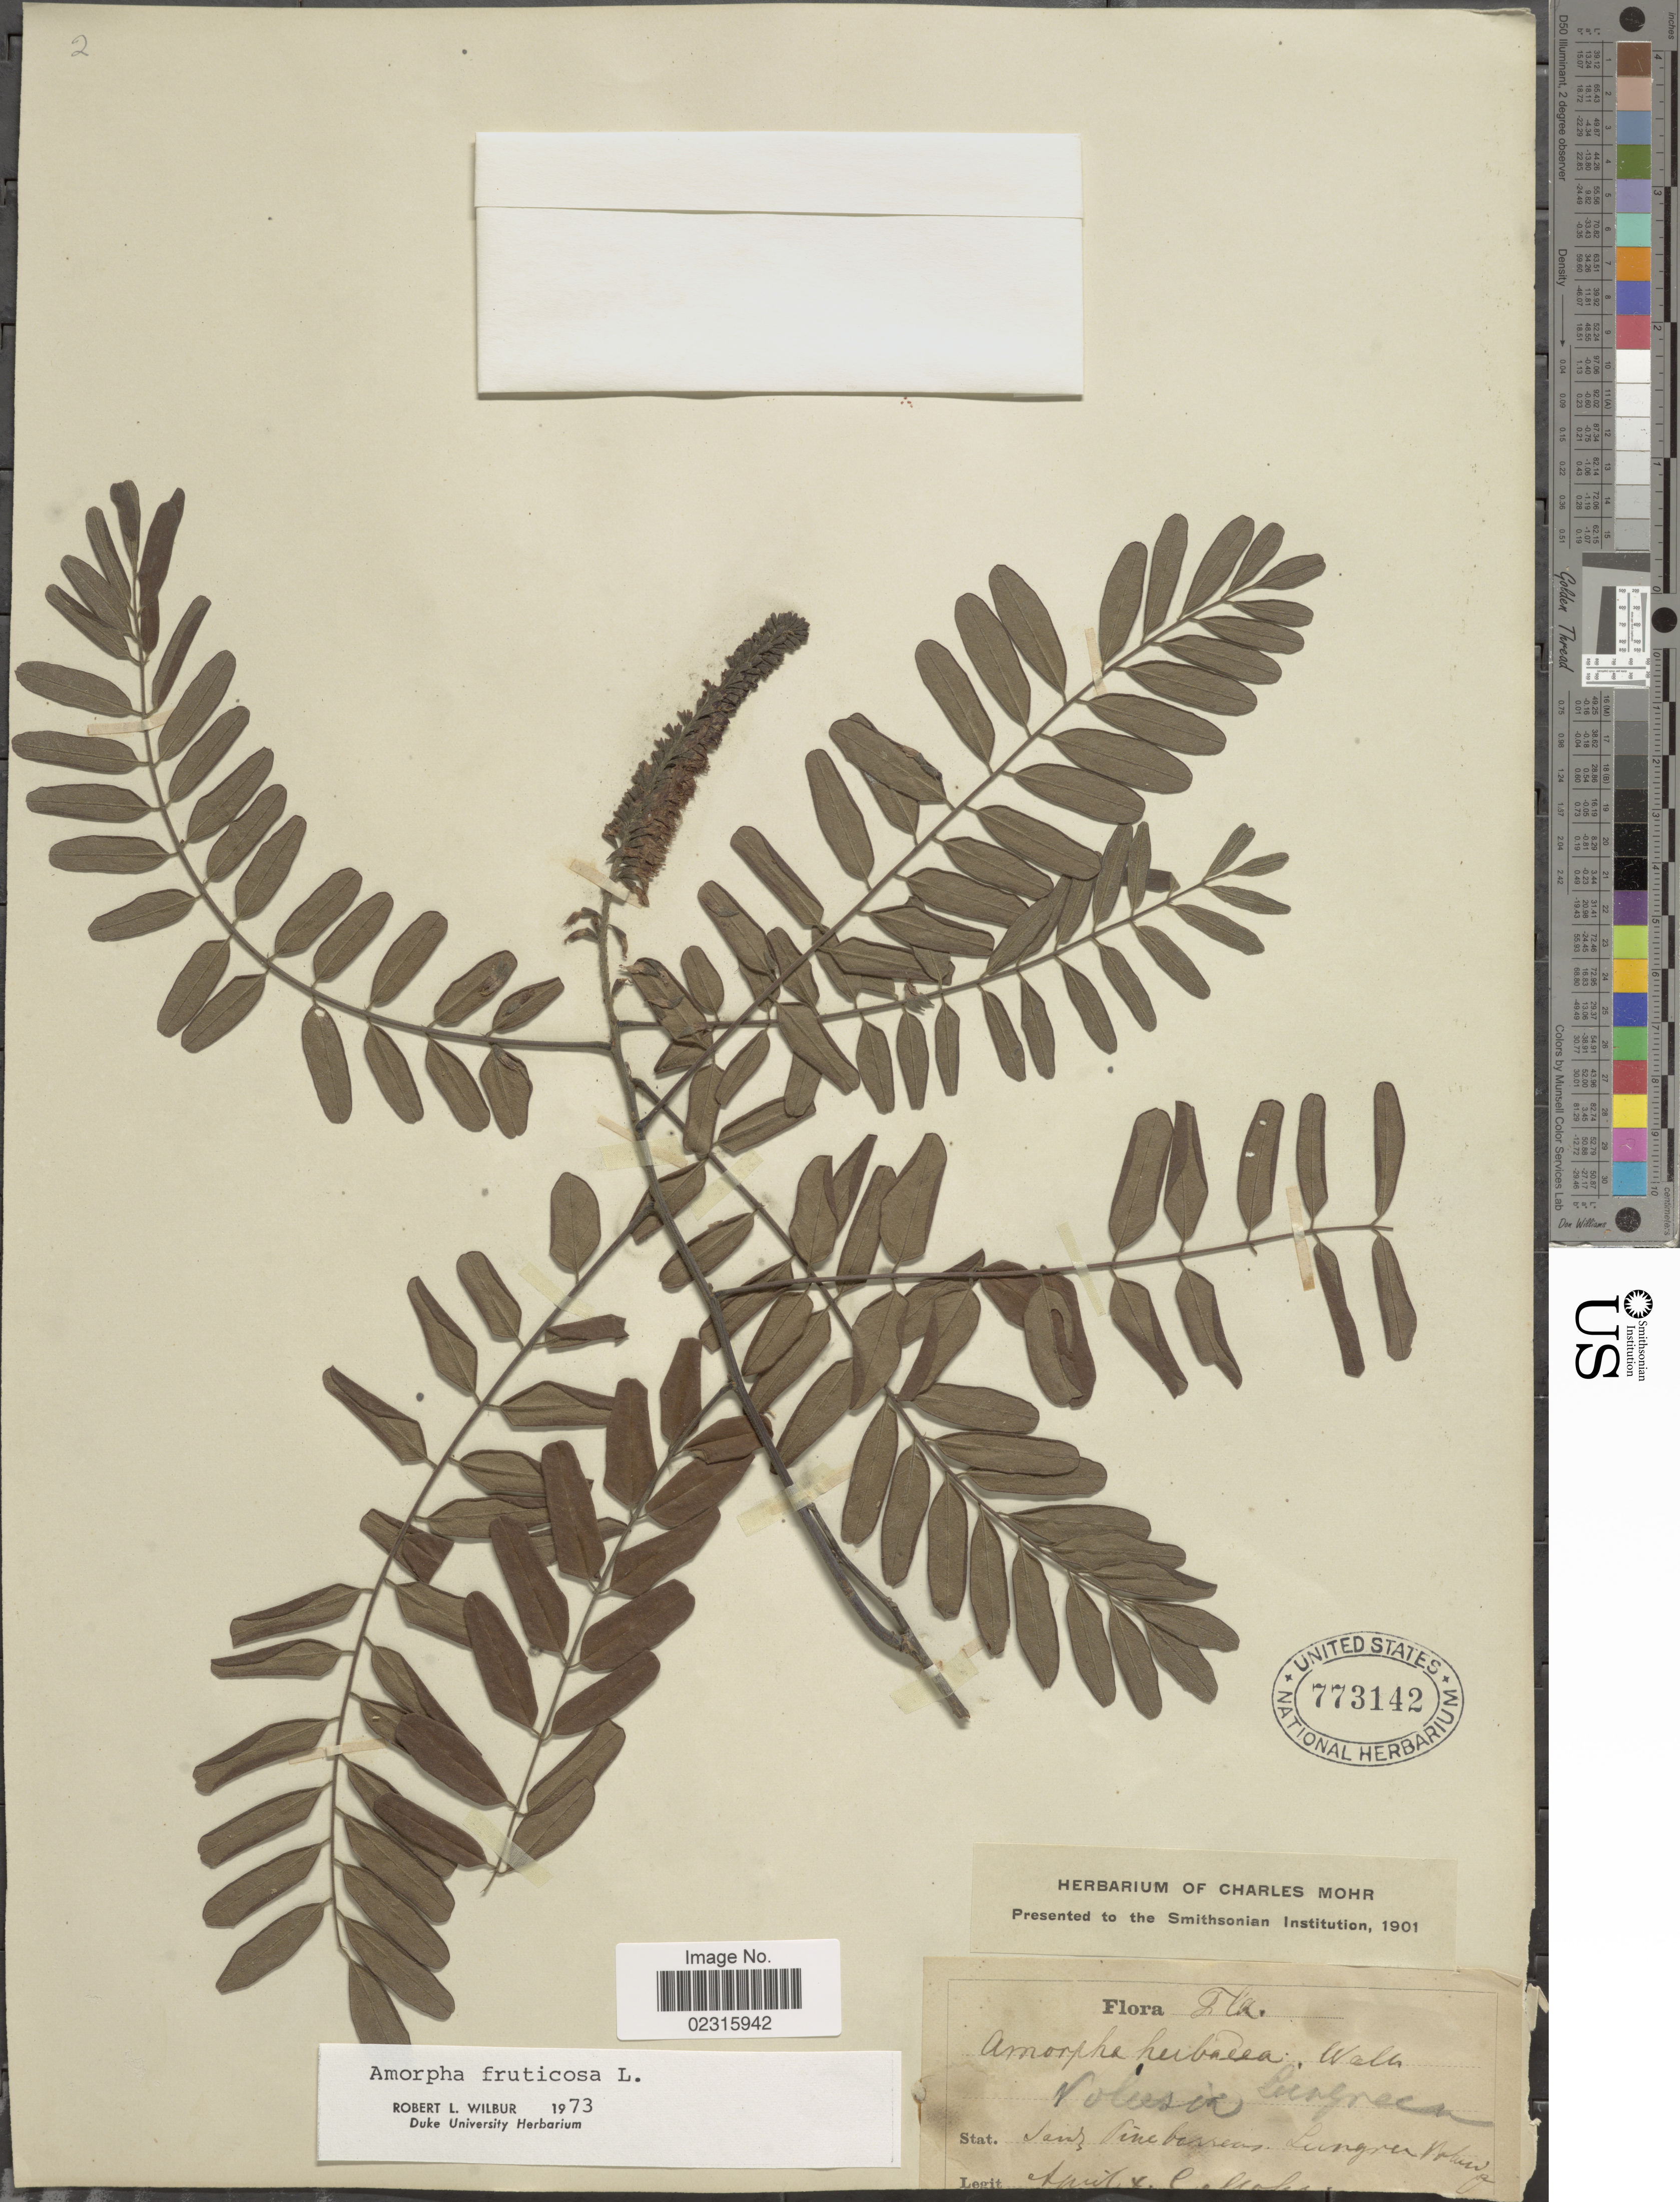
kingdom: Plantae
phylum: Tracheophyta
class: Magnoliopsida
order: Fabales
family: Fabaceae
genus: Amorpha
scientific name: Amorpha fruticosa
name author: L.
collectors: Mohr, C. T. (herbarium)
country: United States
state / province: Florida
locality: Lungren Volusia.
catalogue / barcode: US 773142